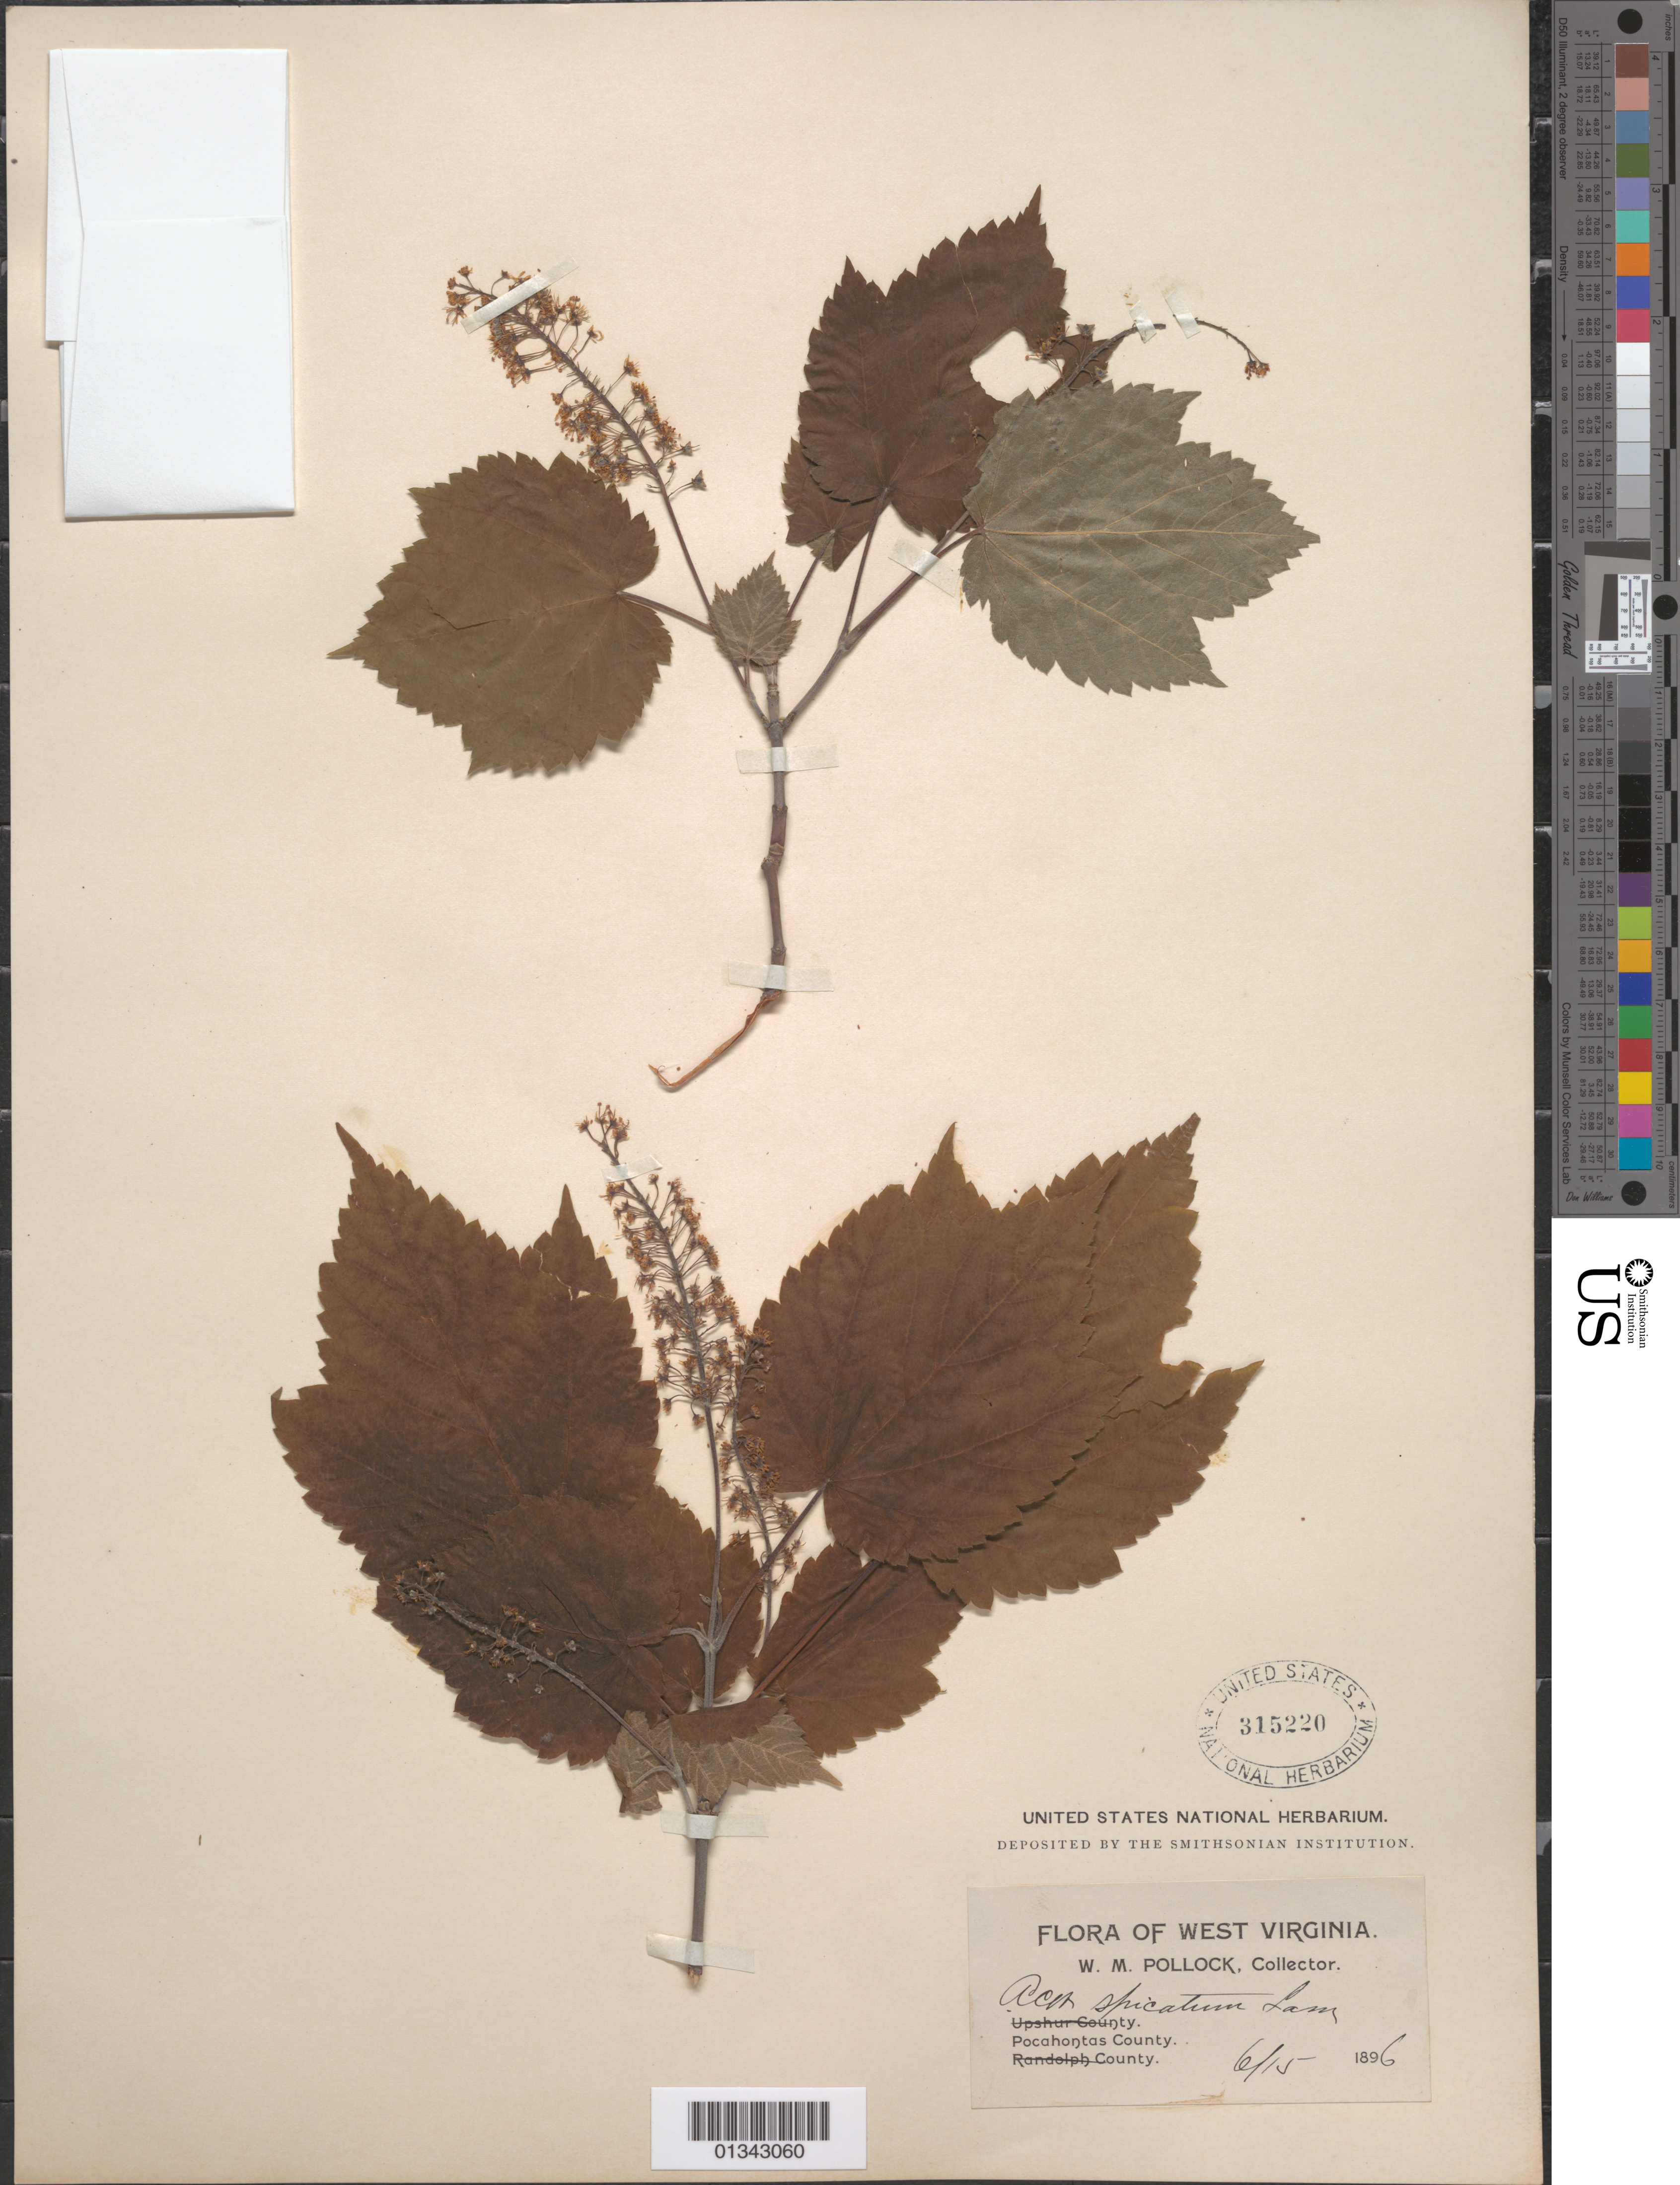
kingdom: Plantae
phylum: Tracheophyta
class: Magnoliopsida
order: Sapindales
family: Sapindaceae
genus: Acer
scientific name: Acer spicatum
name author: Lam.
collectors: W. M. Pollock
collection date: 1896-06-15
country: United States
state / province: West Virginia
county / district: Pocahontas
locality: Pocahontas County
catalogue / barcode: US 315220